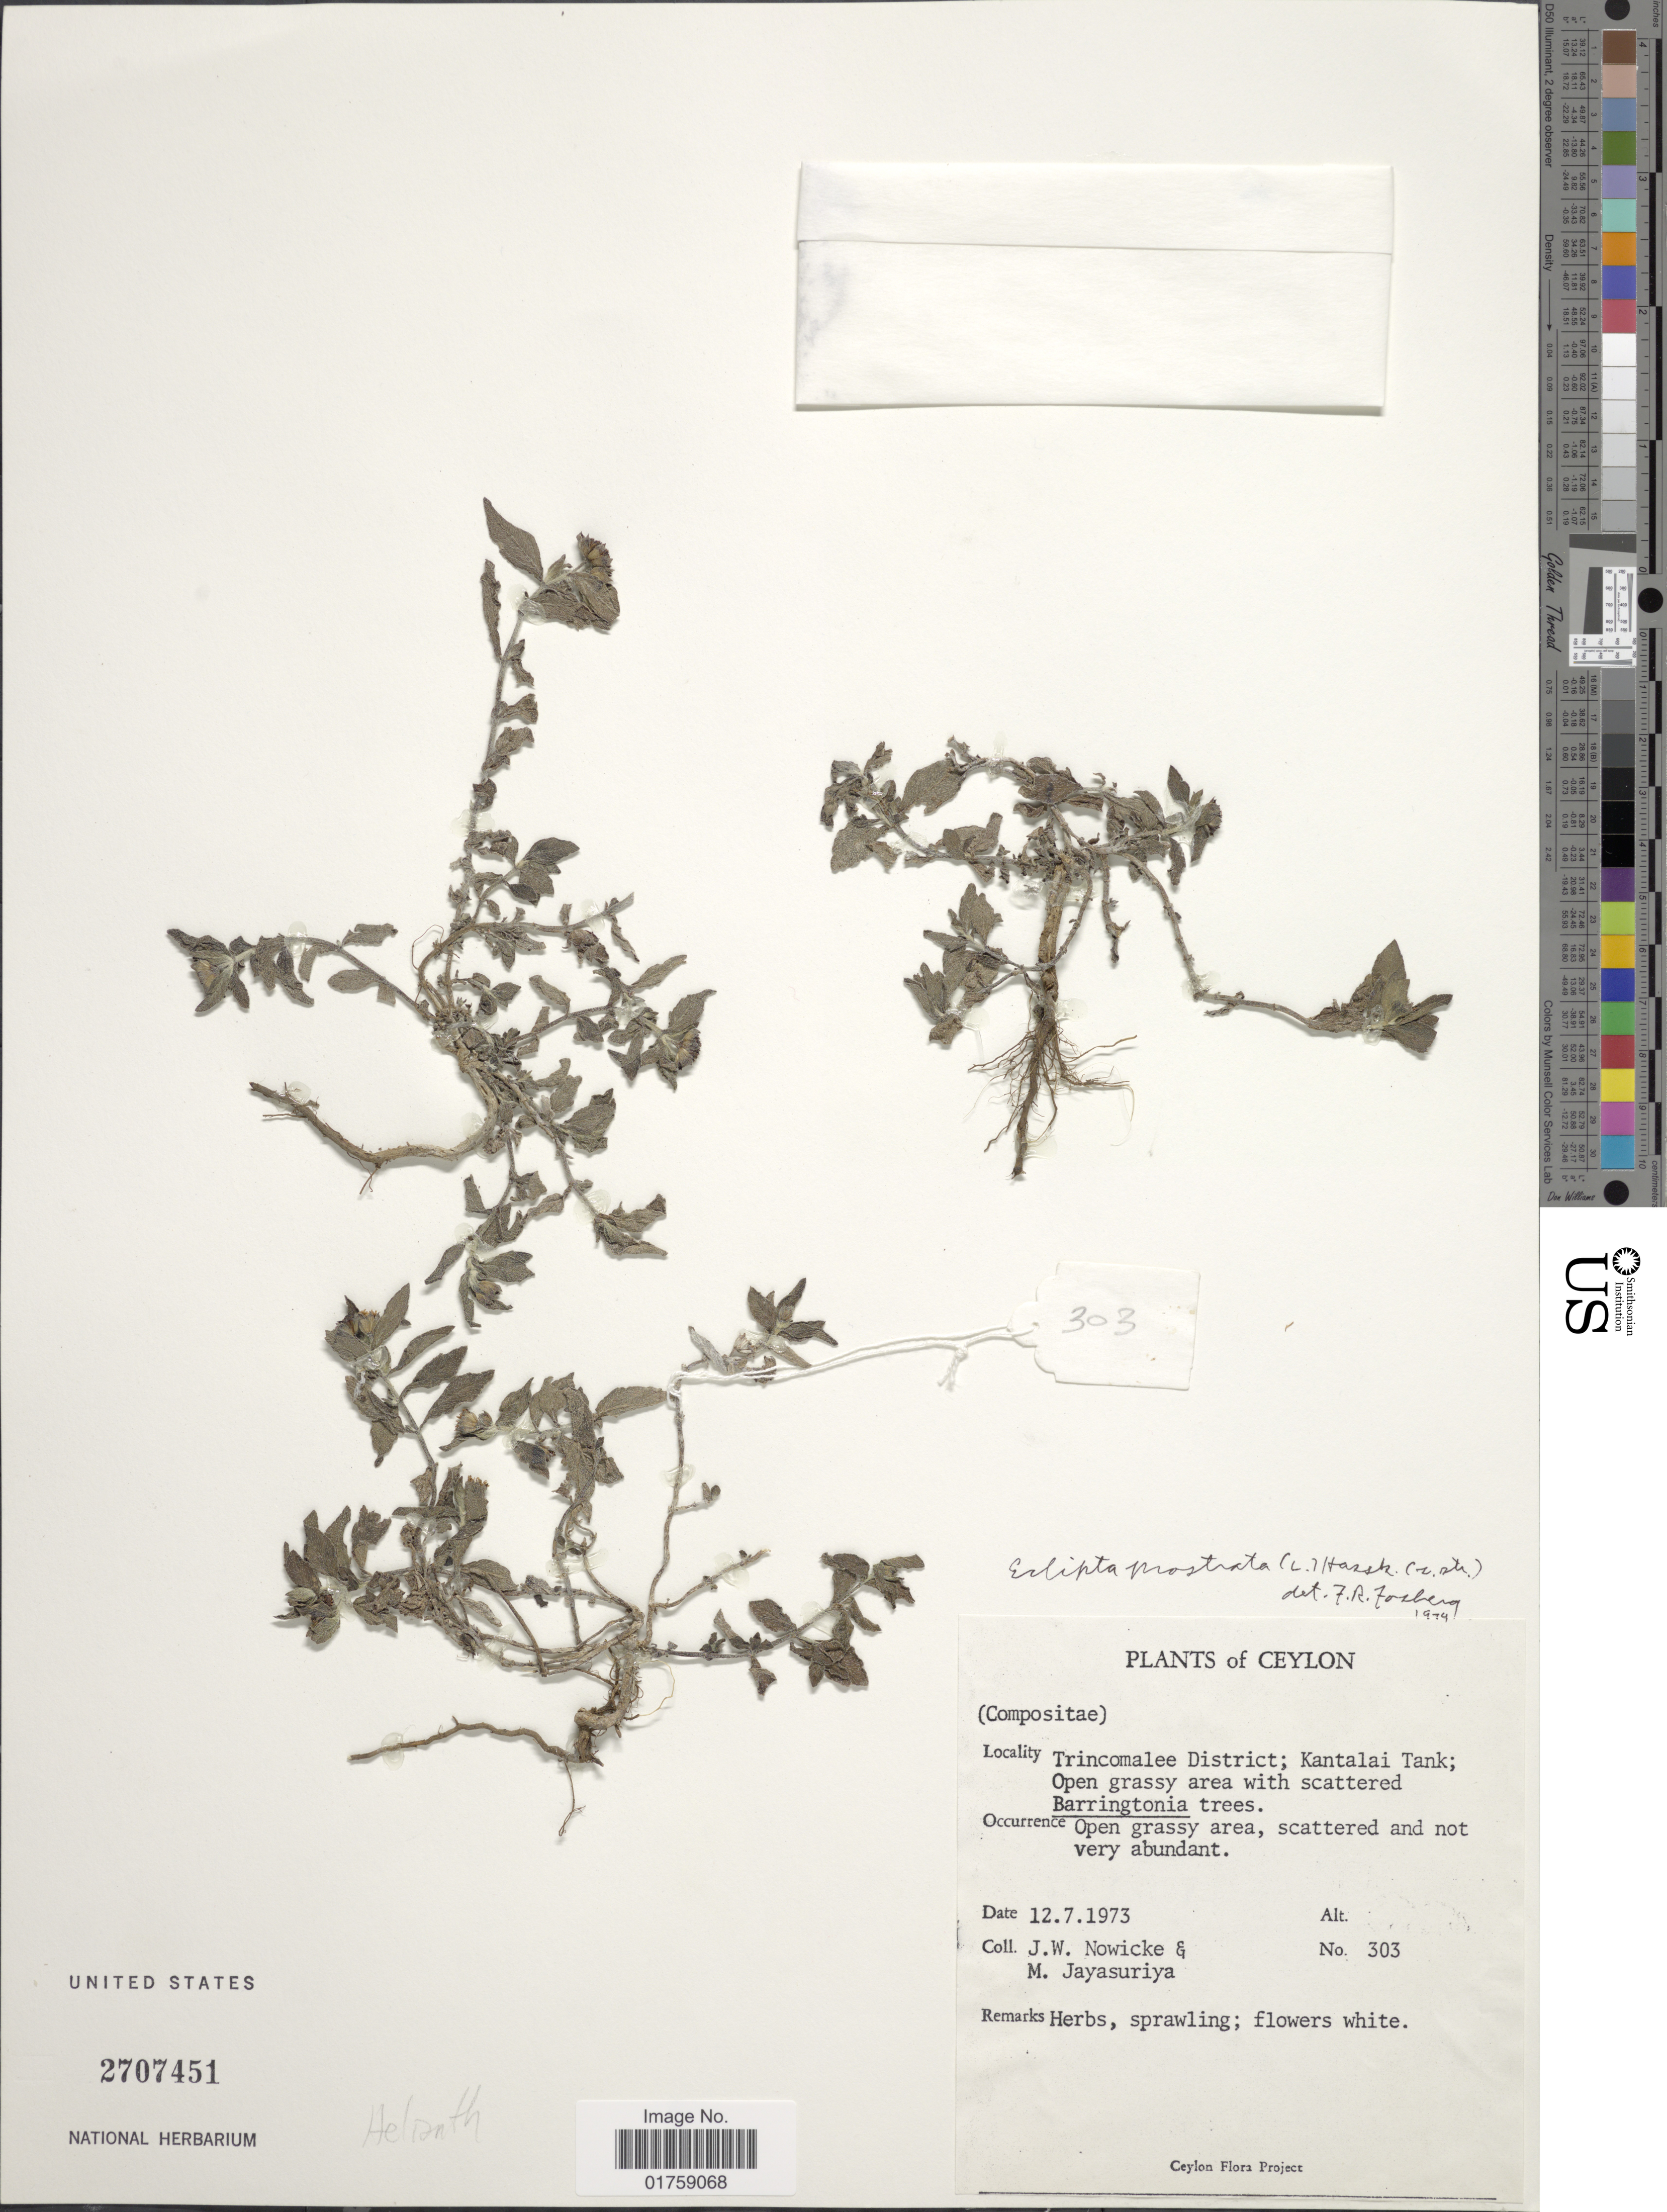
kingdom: Plantae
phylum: Tracheophyta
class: Magnoliopsida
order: Asterales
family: Asteraceae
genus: Eclipta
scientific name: Eclipta prostrata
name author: (L.) L.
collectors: J. W. Nowicke & M. Jayasuriya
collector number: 303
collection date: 1973-07-12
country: Sri Lanka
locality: Ceylon. Trincomalee District; Kantalai Tanl;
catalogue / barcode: US 2707451